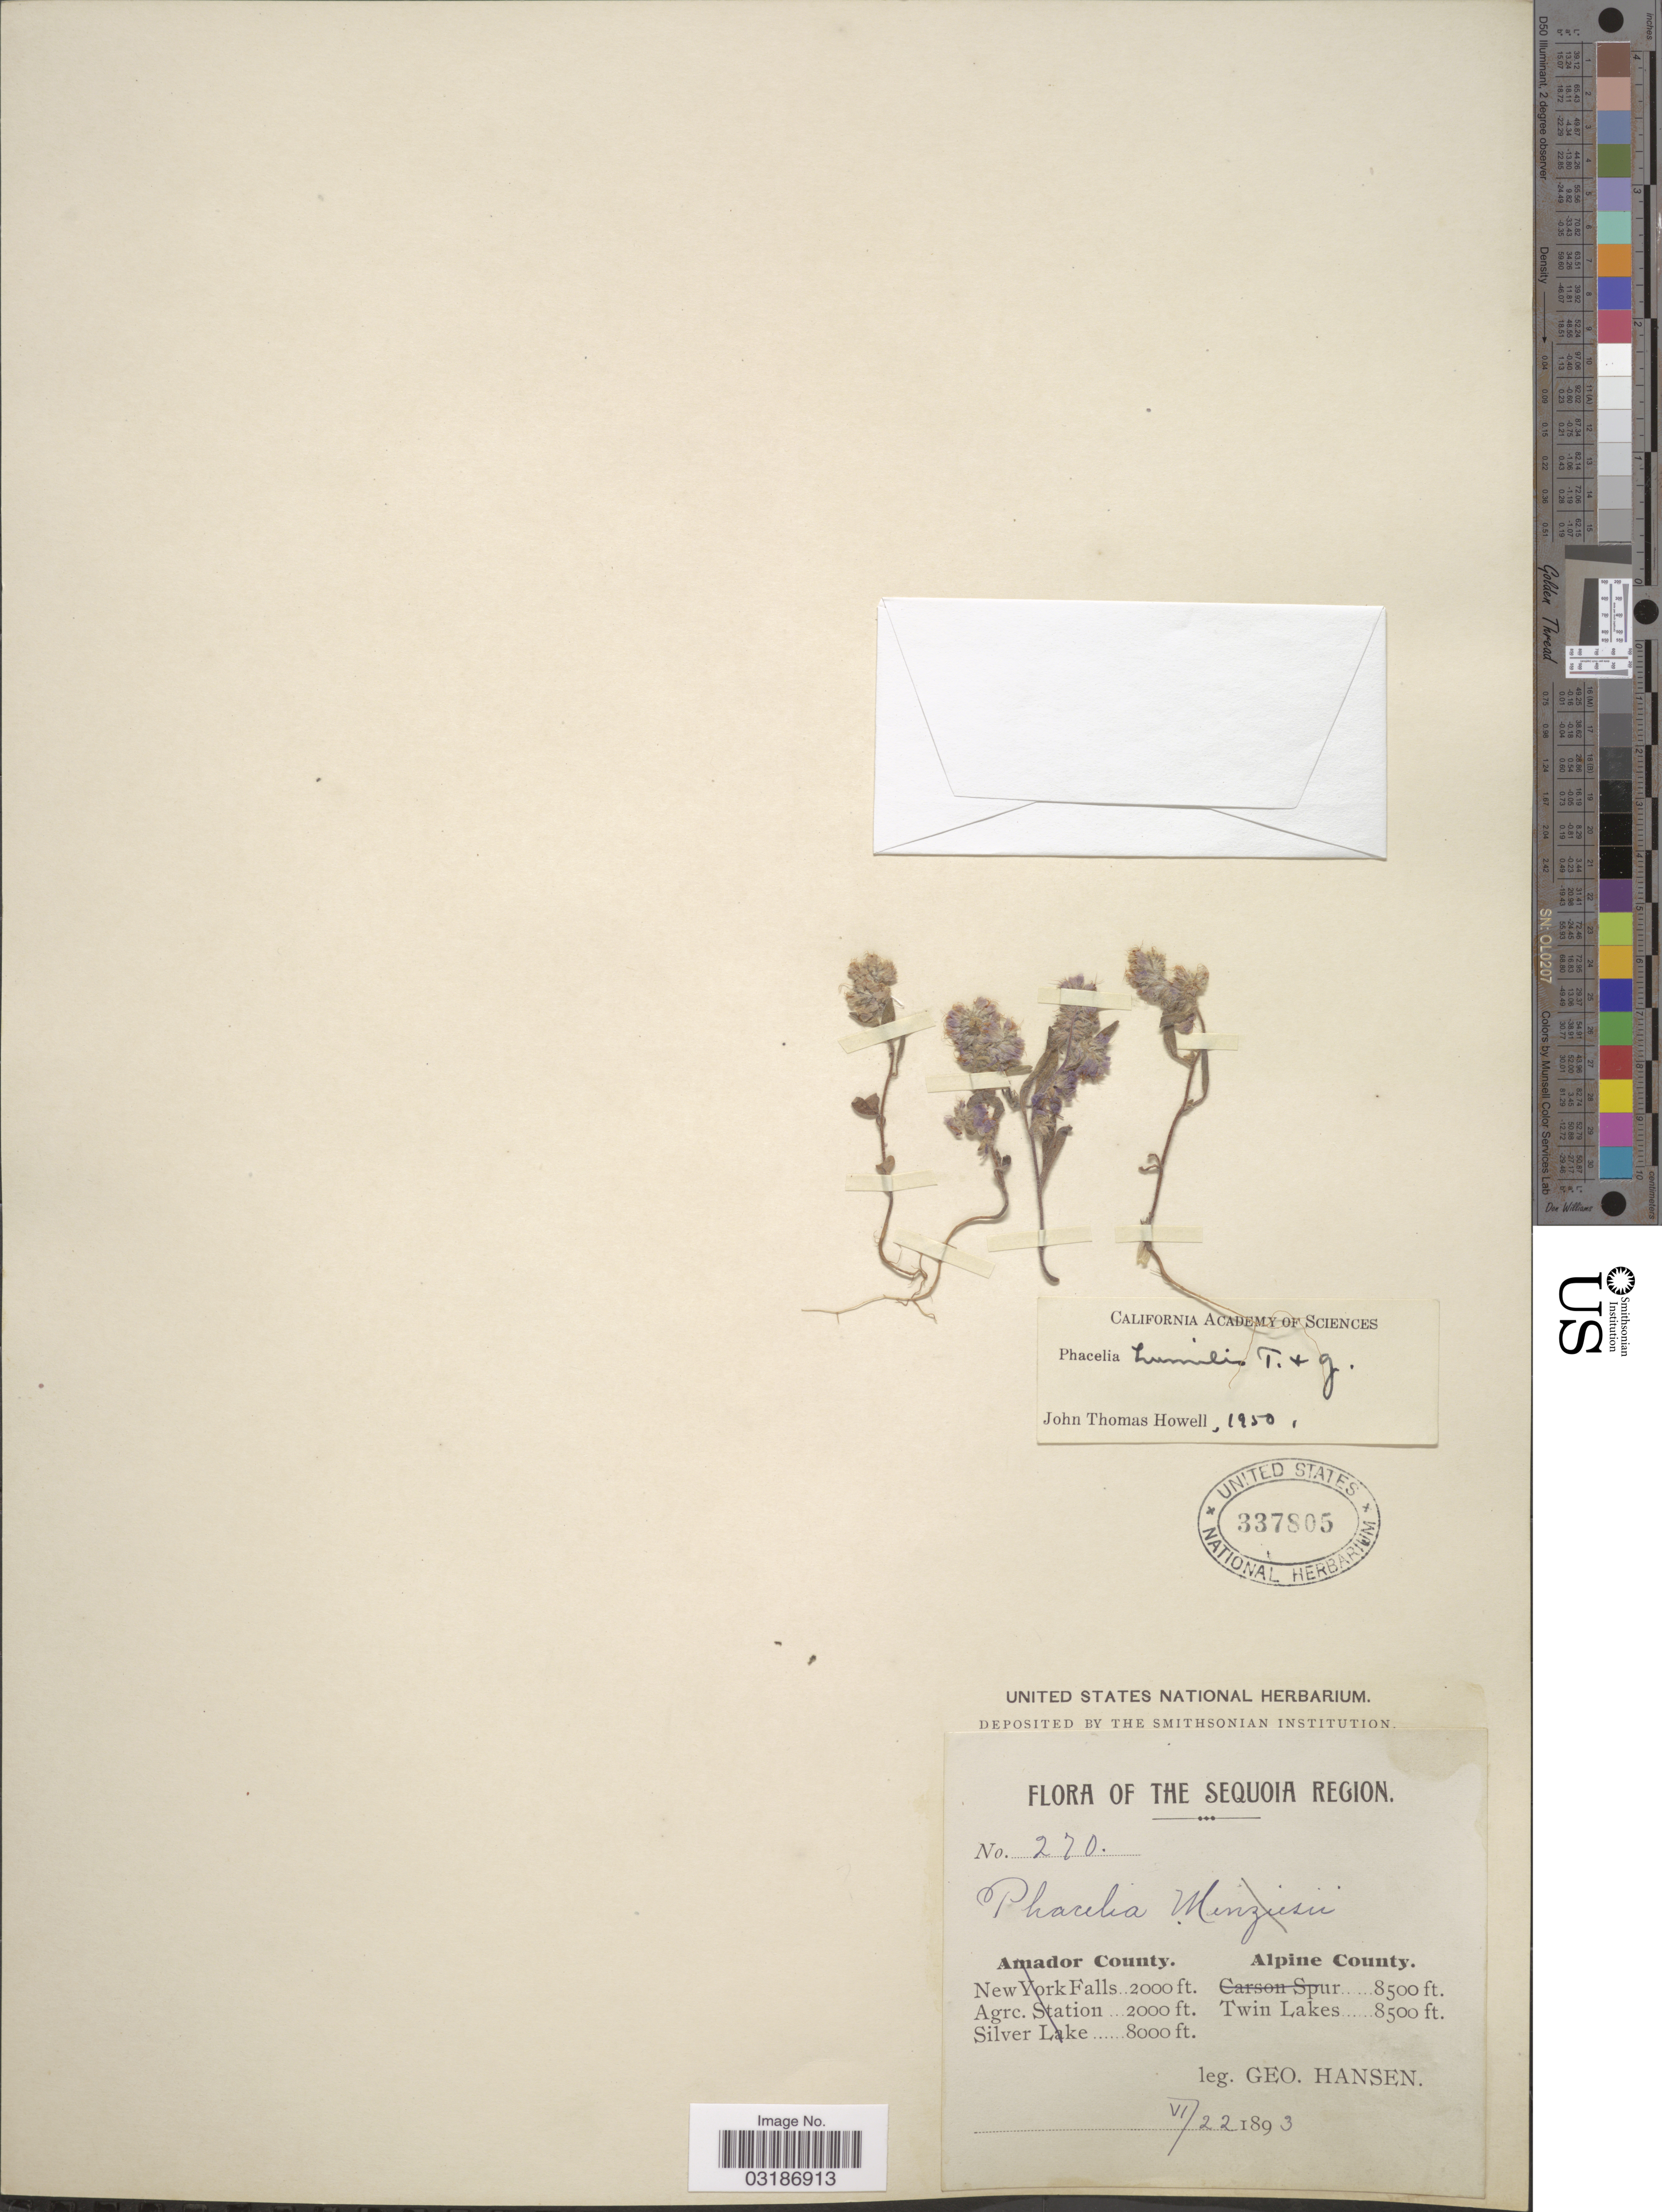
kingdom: Plantae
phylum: Tracheophyta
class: Magnoliopsida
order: Boraginales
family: Hydrophyllaceae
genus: Phacelia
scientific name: Phacelia humilis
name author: Torr. & A. Gray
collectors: G. Hansen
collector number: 270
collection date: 1893-06-22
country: United States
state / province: California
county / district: Alpine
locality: Sequoia Region. Alpine County. Twin Lakes.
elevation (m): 2591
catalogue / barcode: US 337805